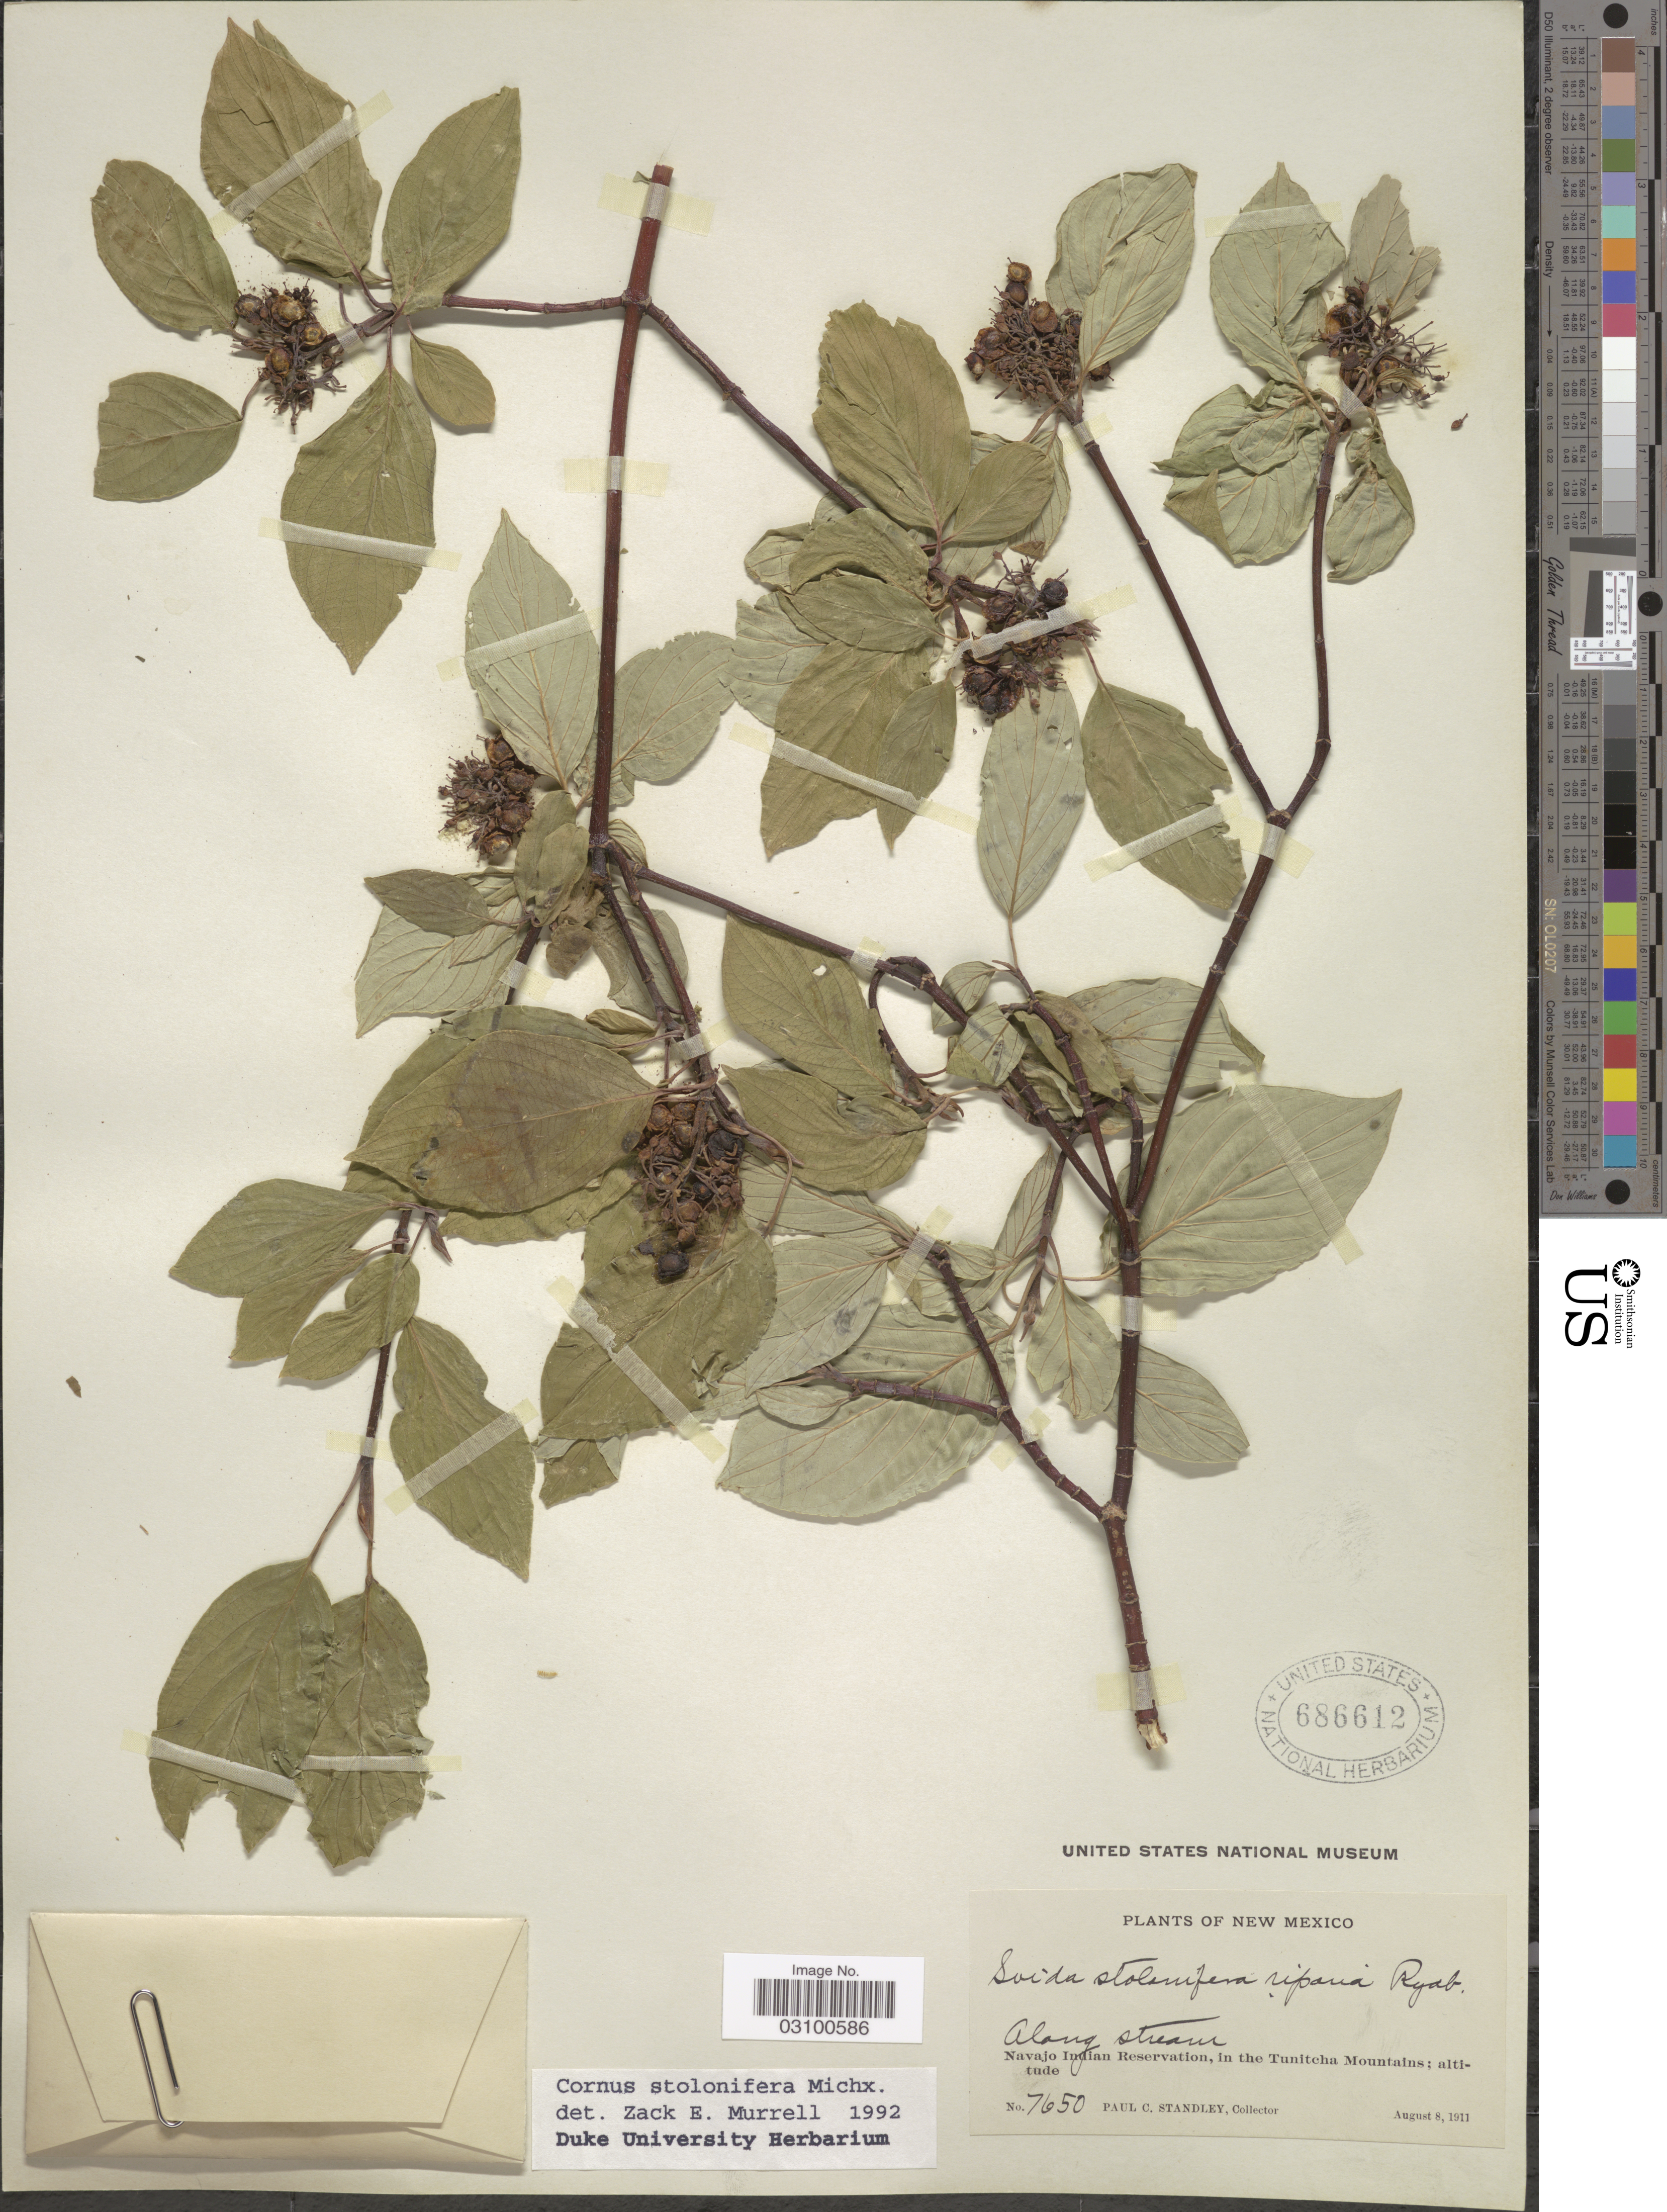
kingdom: Plantae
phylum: Tracheophyta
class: Magnoliopsida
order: Cornales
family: Cornaceae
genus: Cornus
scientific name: Cornus sericea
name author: L.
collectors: P. C. Standley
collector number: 7650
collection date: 1911-08-08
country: United States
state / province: New Mexico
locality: Along stream. Navajo Indian Reservation, in the Tunitcha Mountains.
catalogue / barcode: US 686612